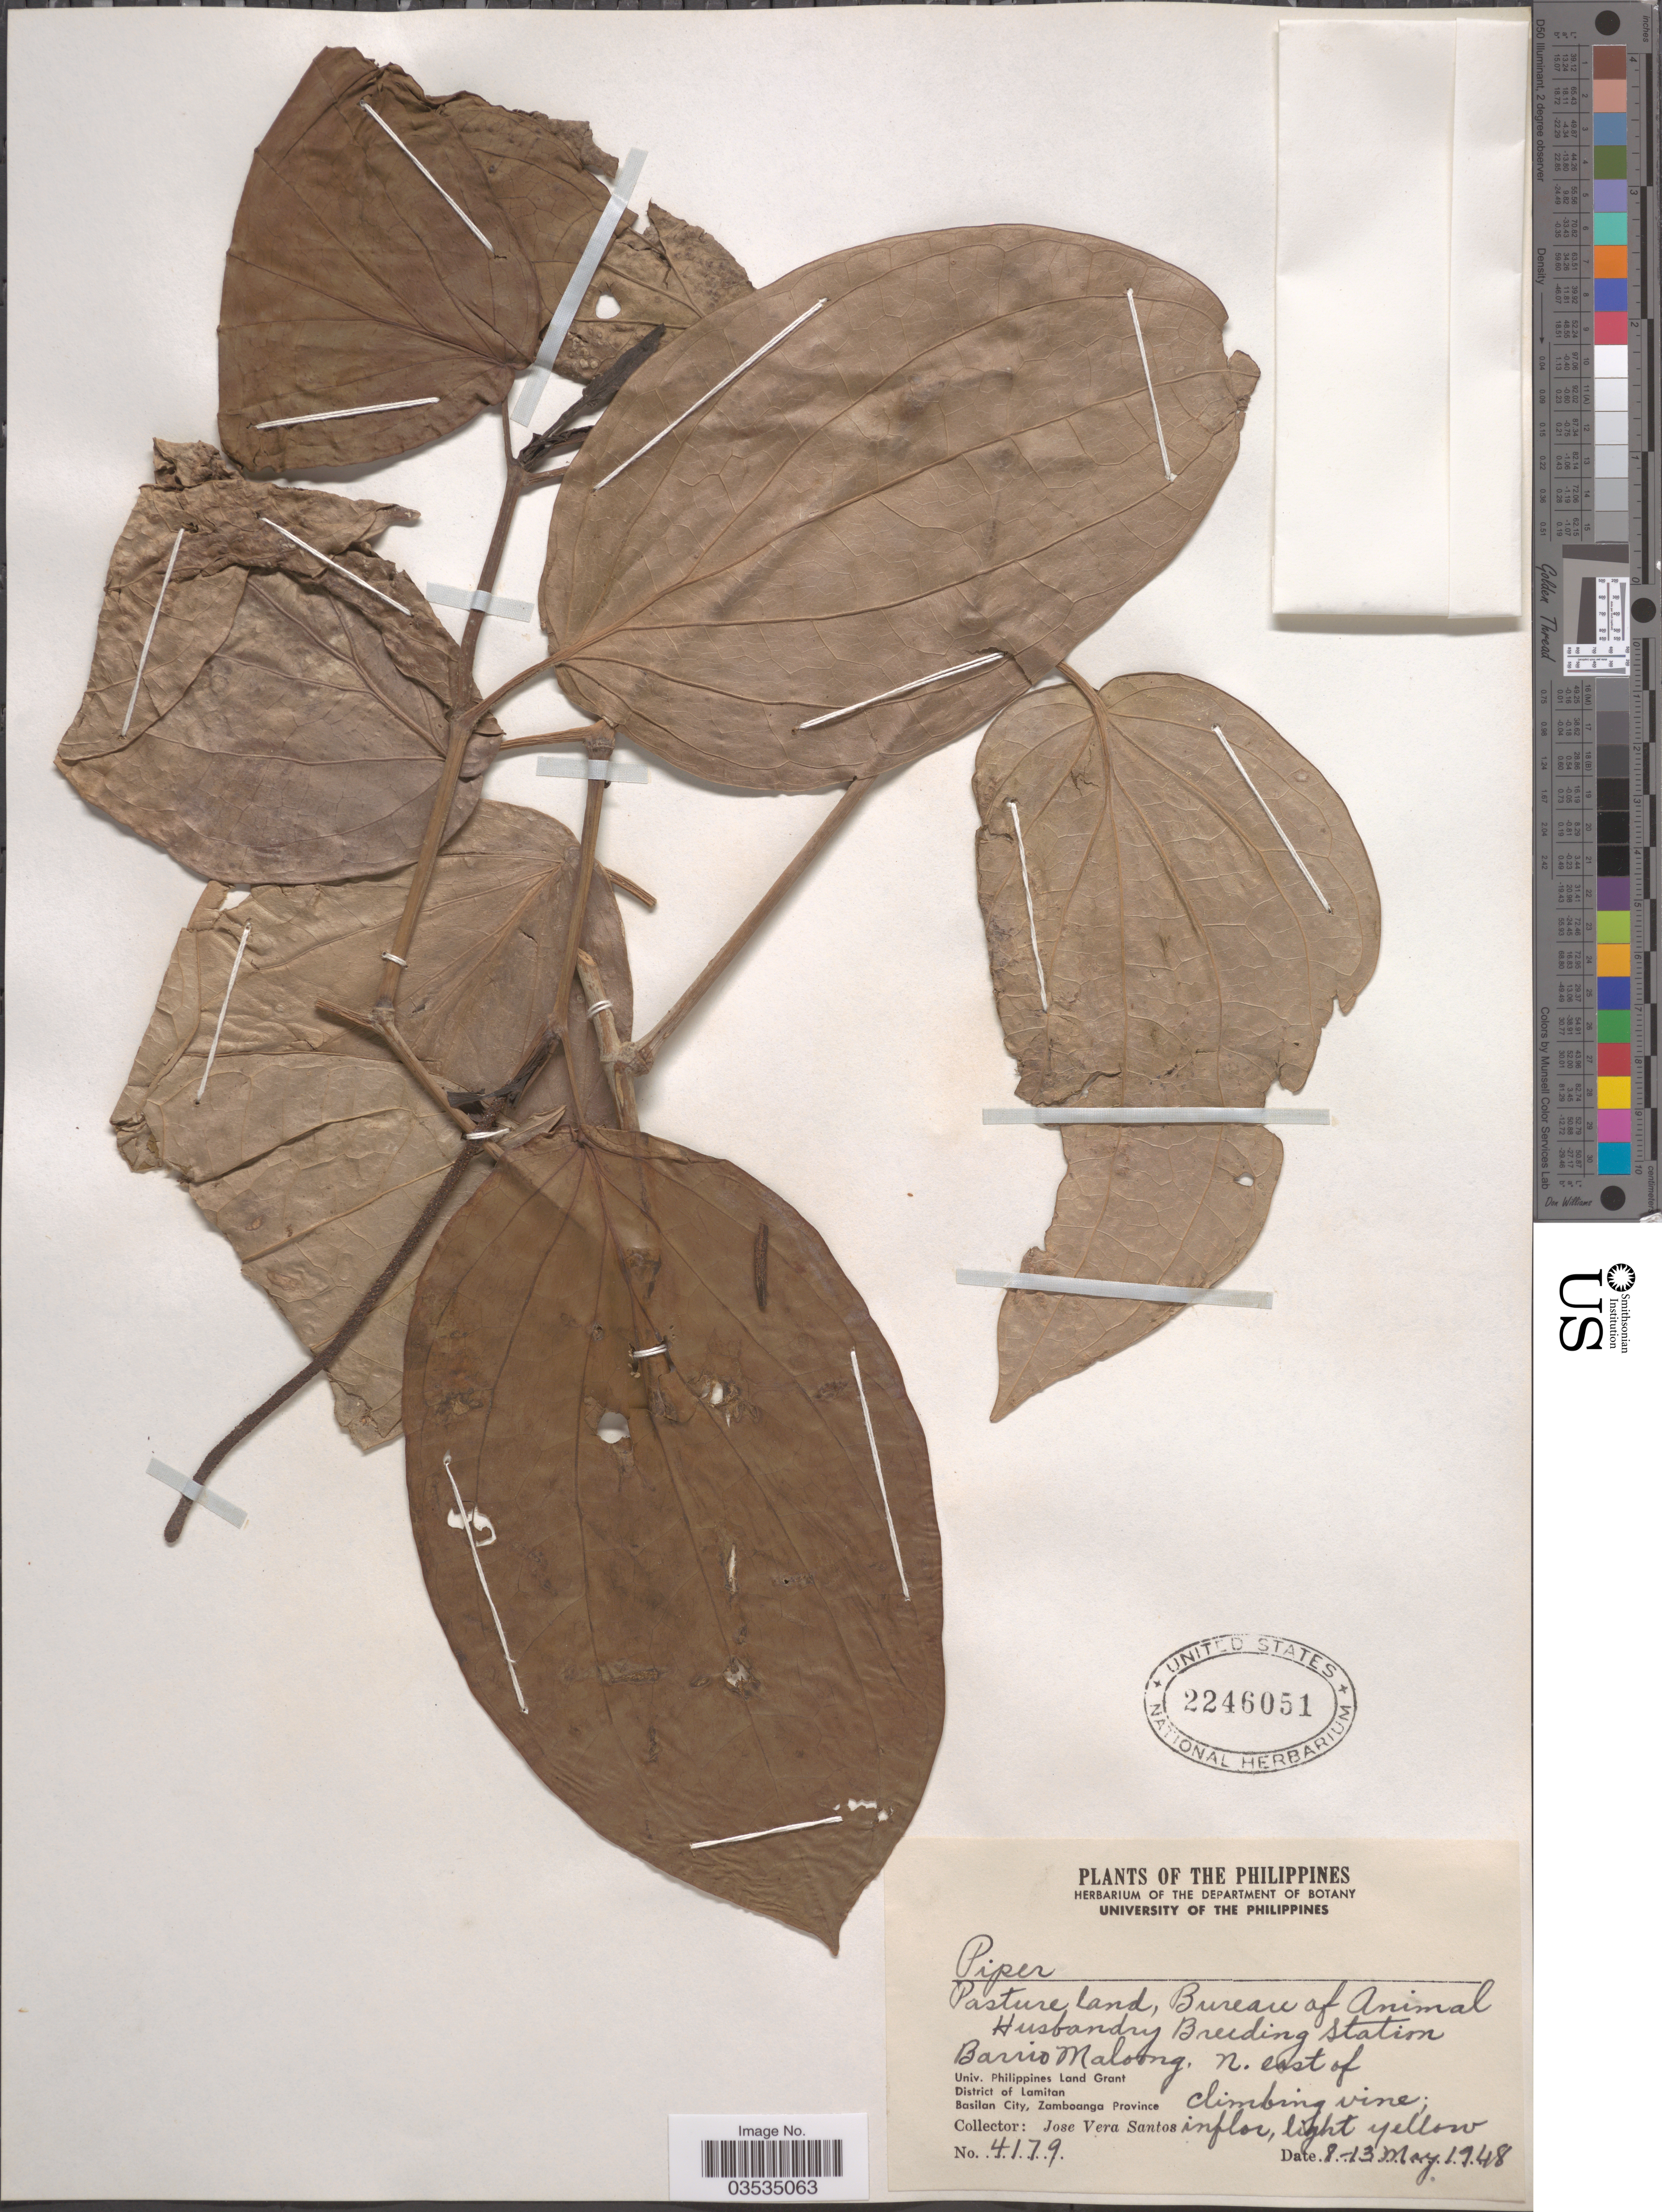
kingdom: Plantae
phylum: Tracheophyta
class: Magnoliopsida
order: Piperales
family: Piperaceae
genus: Piper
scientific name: Piper sp.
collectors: J. V. Santos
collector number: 4179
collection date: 1948-05-08/1948-05-13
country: Philippines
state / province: Muslim Mindanao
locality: Pasture land, Bureau of Animal Husbandry Breeding Station. Barrio Maloong. N. east of Univ. Philippines Land Grant. District of Lamitan. Basilan City, Zamboanga Province.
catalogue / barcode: US 2246051